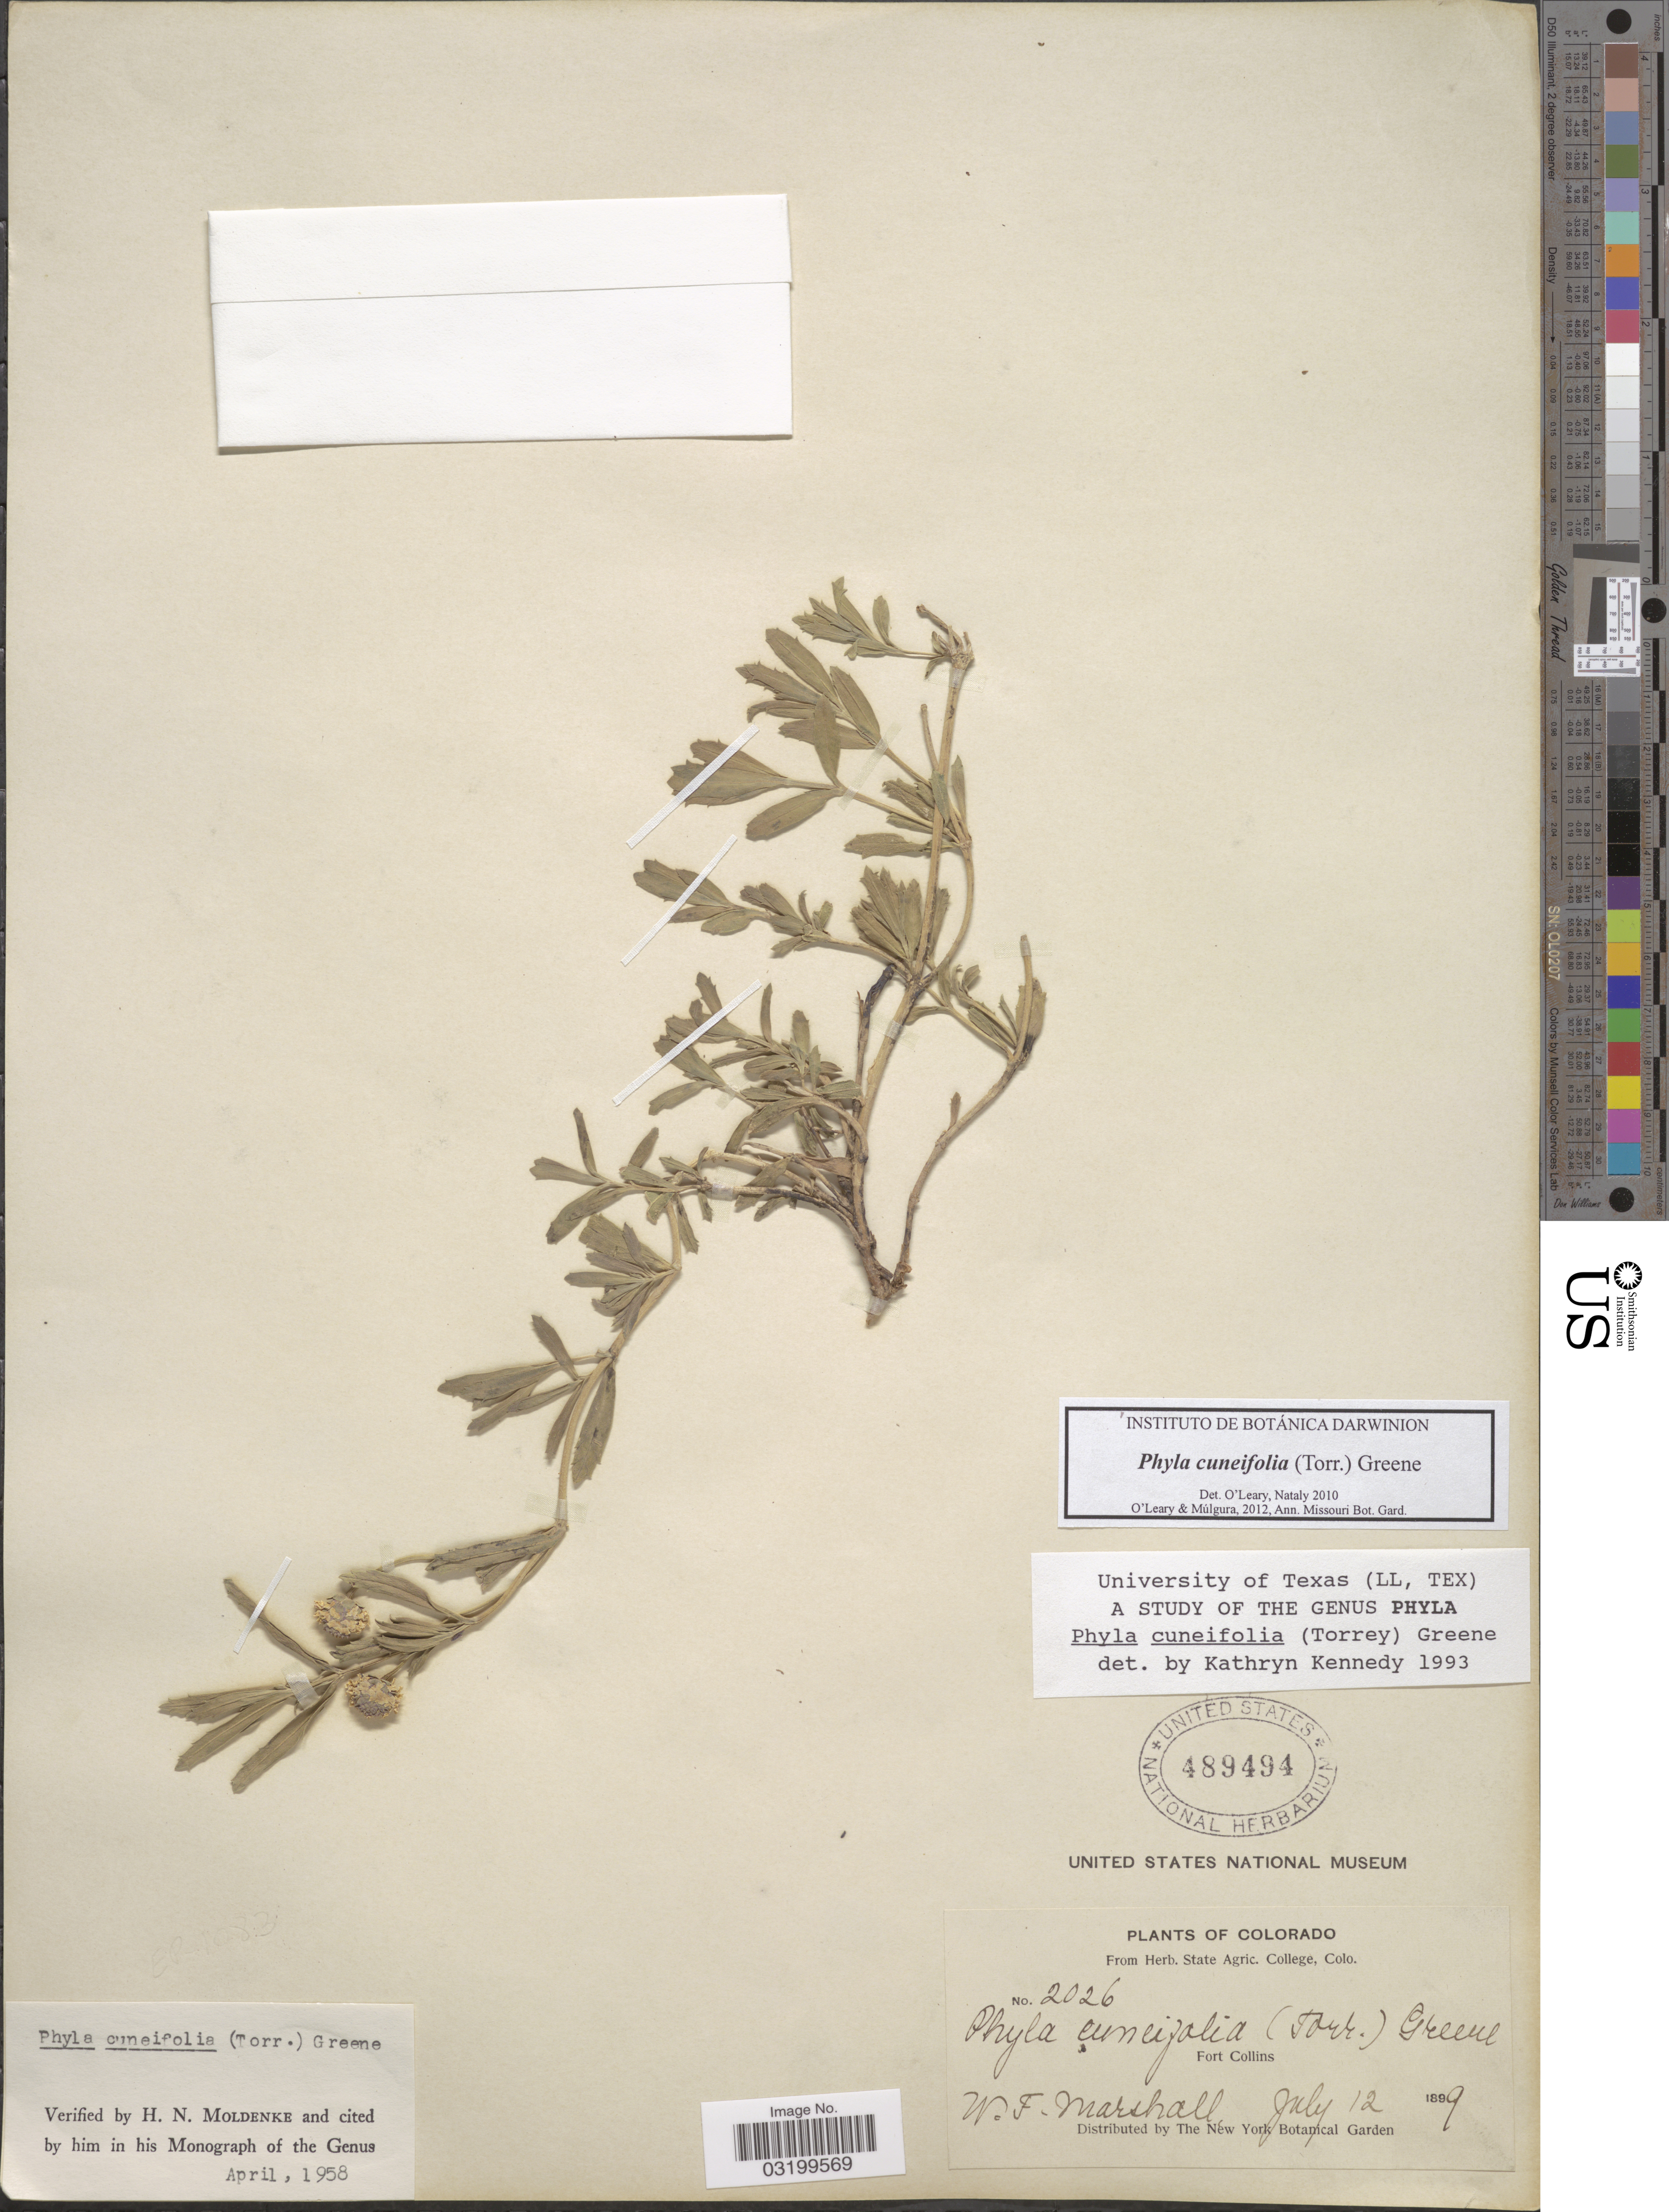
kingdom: Plantae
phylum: Tracheophyta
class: Magnoliopsida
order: Lamiales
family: Verbenaceae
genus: Phyla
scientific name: Phyla cuneifolia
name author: (Torr.) Greene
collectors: W. F. Marshall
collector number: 2026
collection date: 1899-07-12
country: United States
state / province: Colorado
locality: Fort Collins.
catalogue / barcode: US 489494